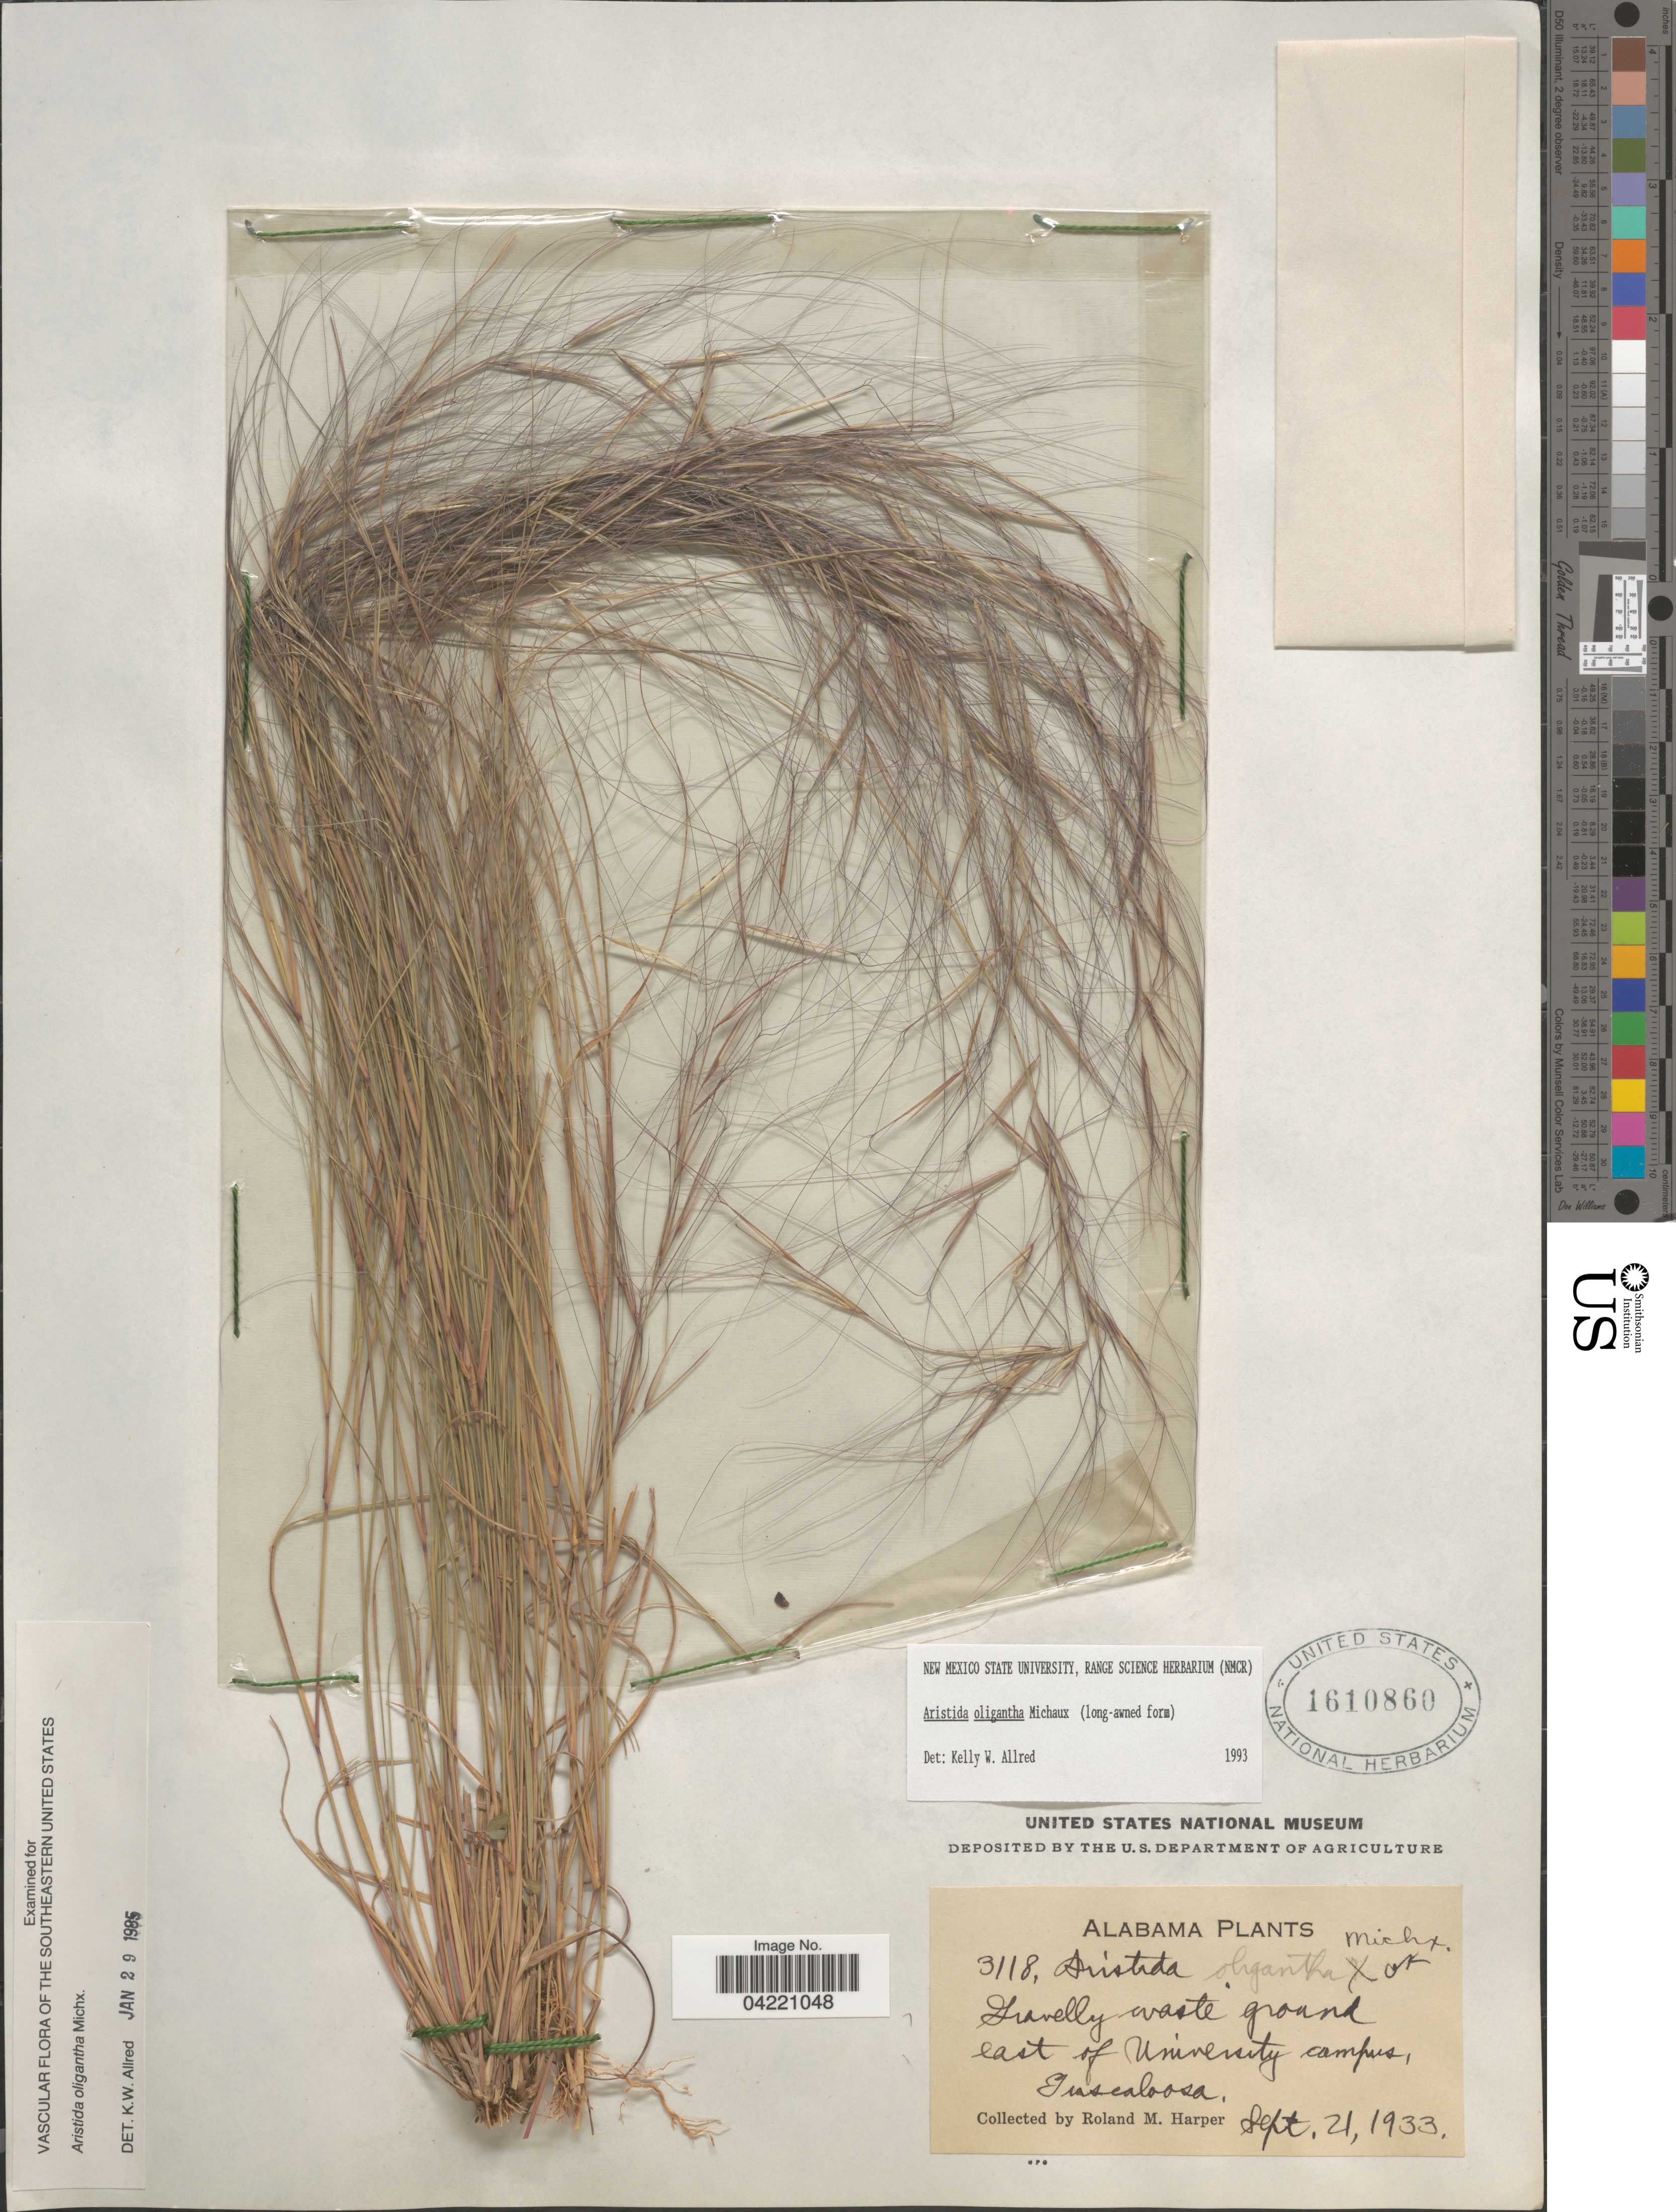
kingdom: Plantae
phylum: Tracheophyta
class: Liliopsida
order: Poales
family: Poaceae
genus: Aristida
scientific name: Aristida oligantha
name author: Michx.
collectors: R. M. Harper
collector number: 3118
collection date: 1933-09-21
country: United States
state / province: Alabama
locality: Gravelly waste ground east of University campus, Tuscaloosa.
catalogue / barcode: US 1610860